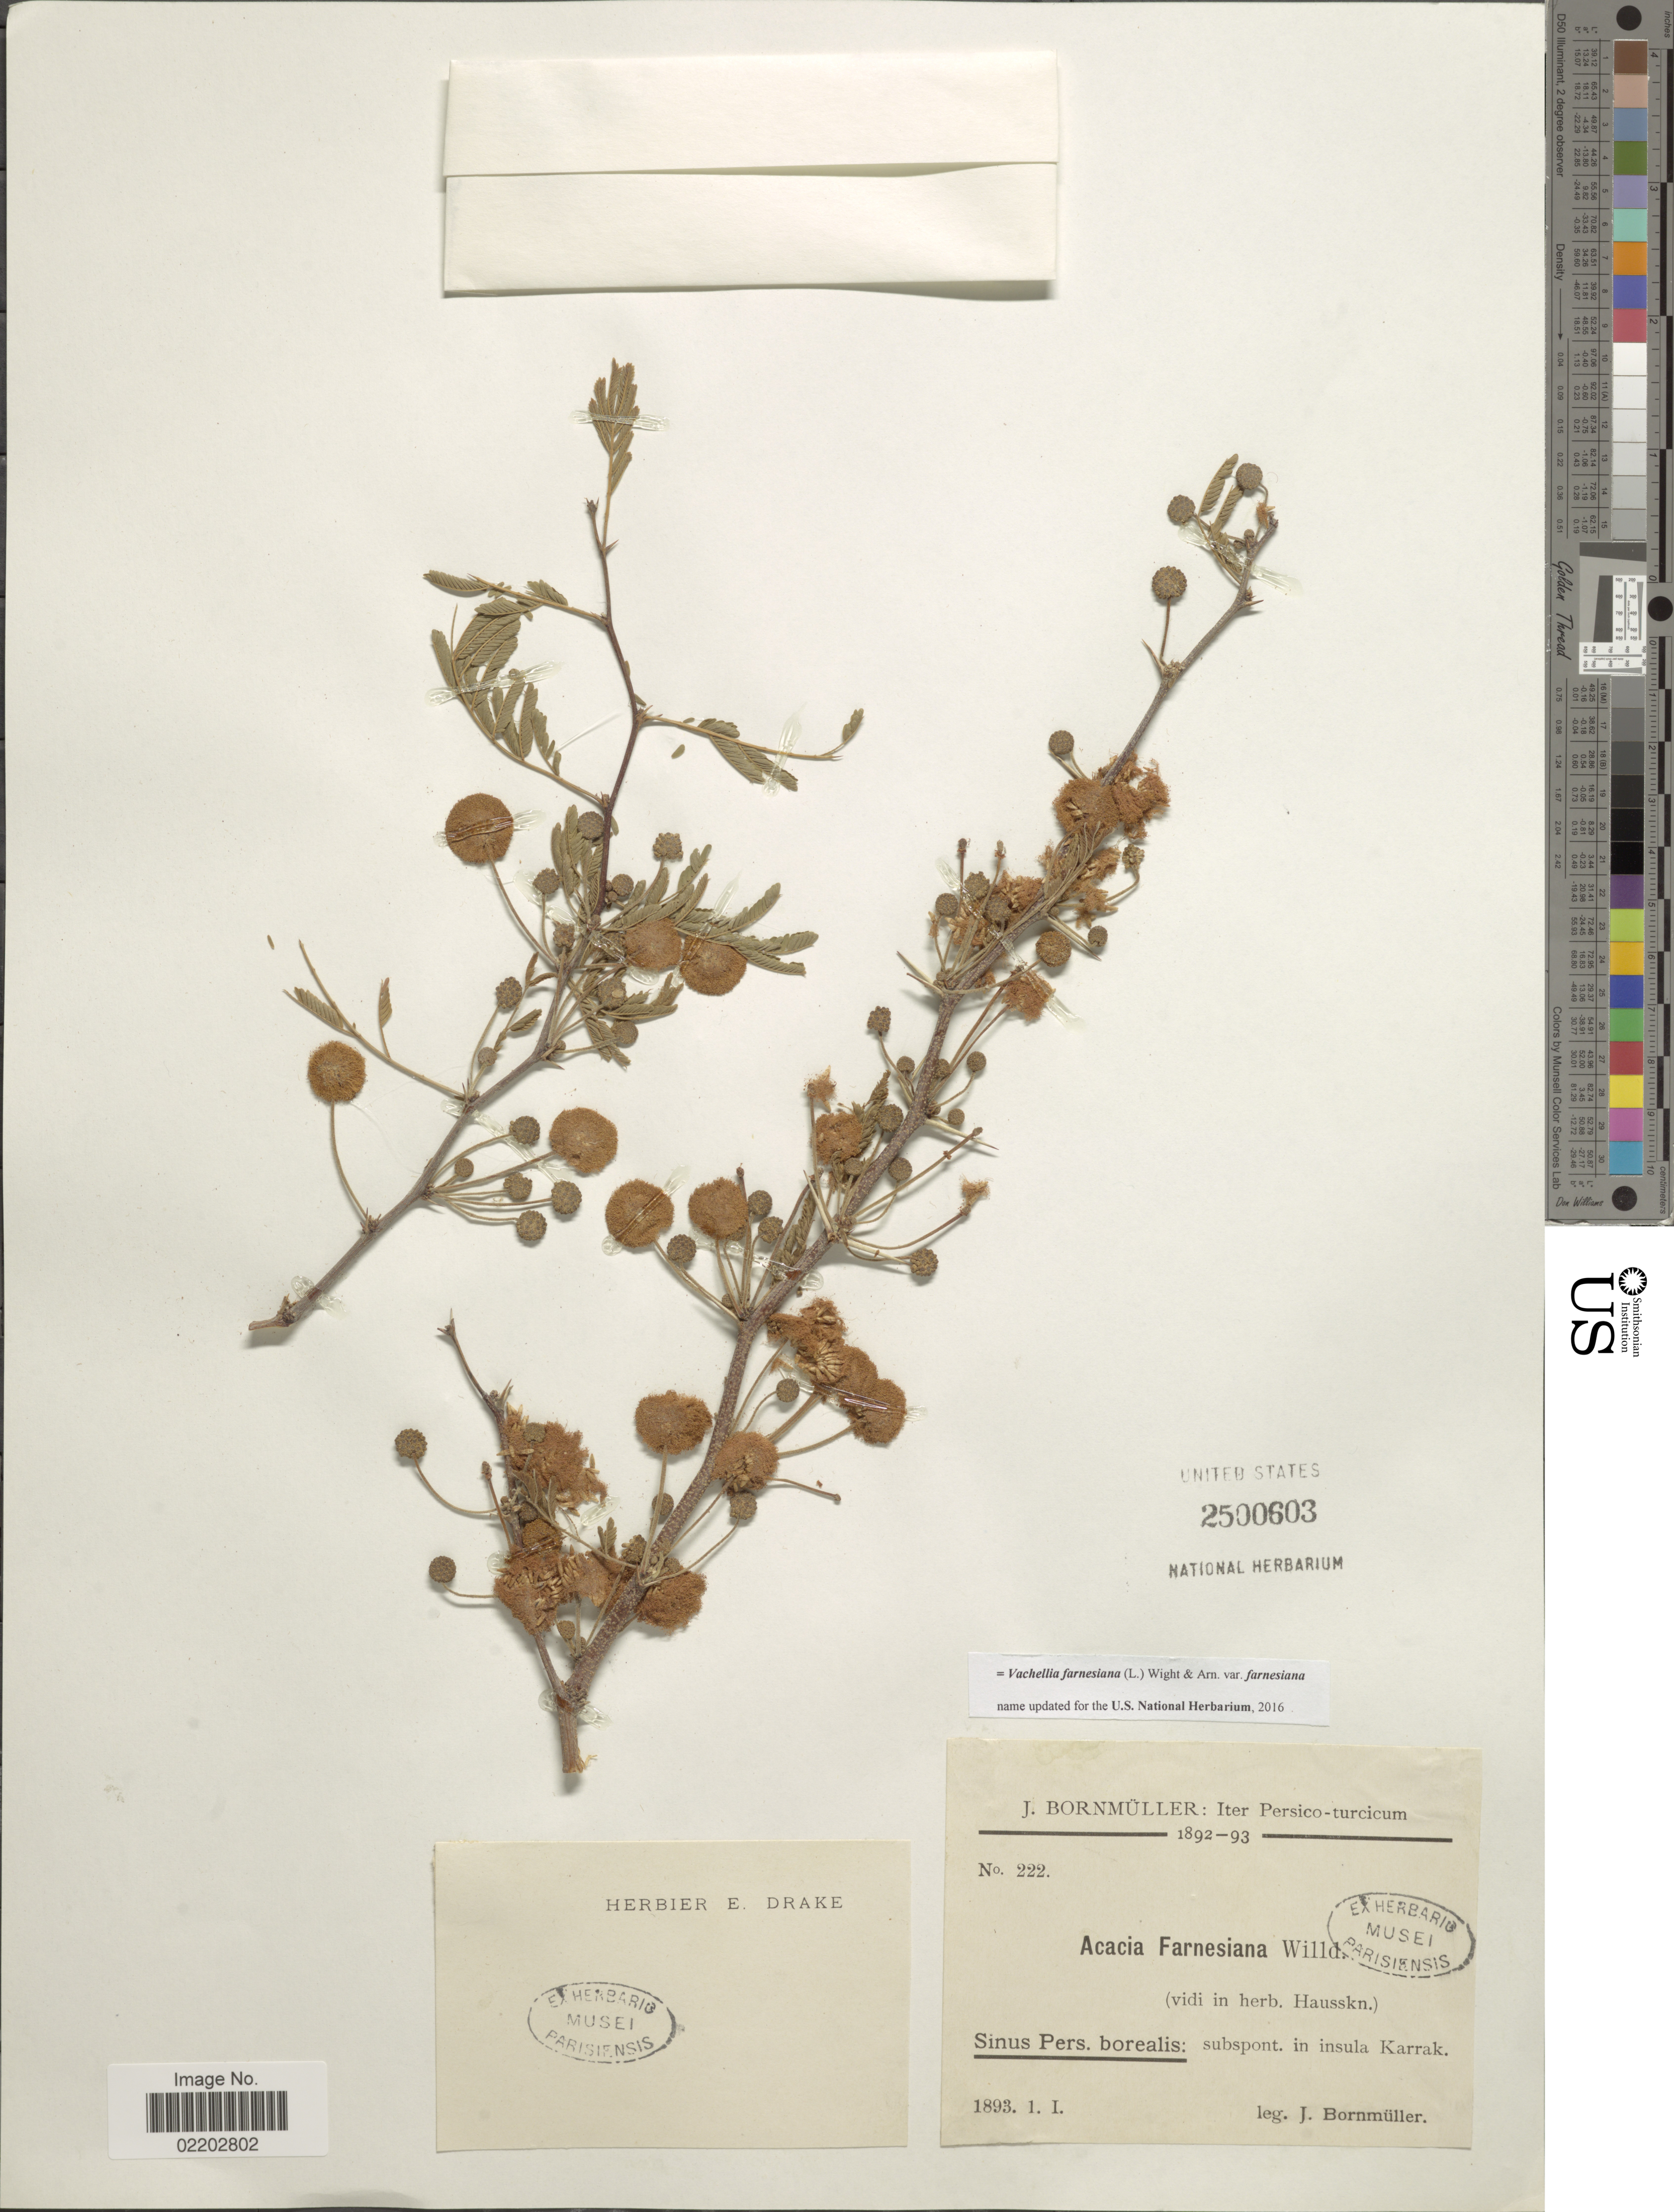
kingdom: Plantae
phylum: Tracheophyta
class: Magnoliopsida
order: Fabales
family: Fabaceae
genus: Vachellia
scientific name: Vachellia farnesiana var. farnesiana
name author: (L.) Wight & Arn.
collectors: J. Bornmüller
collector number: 222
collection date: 1893-01-01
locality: Persico-turcicum, subspont. in insula Karrak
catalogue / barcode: US 2500603